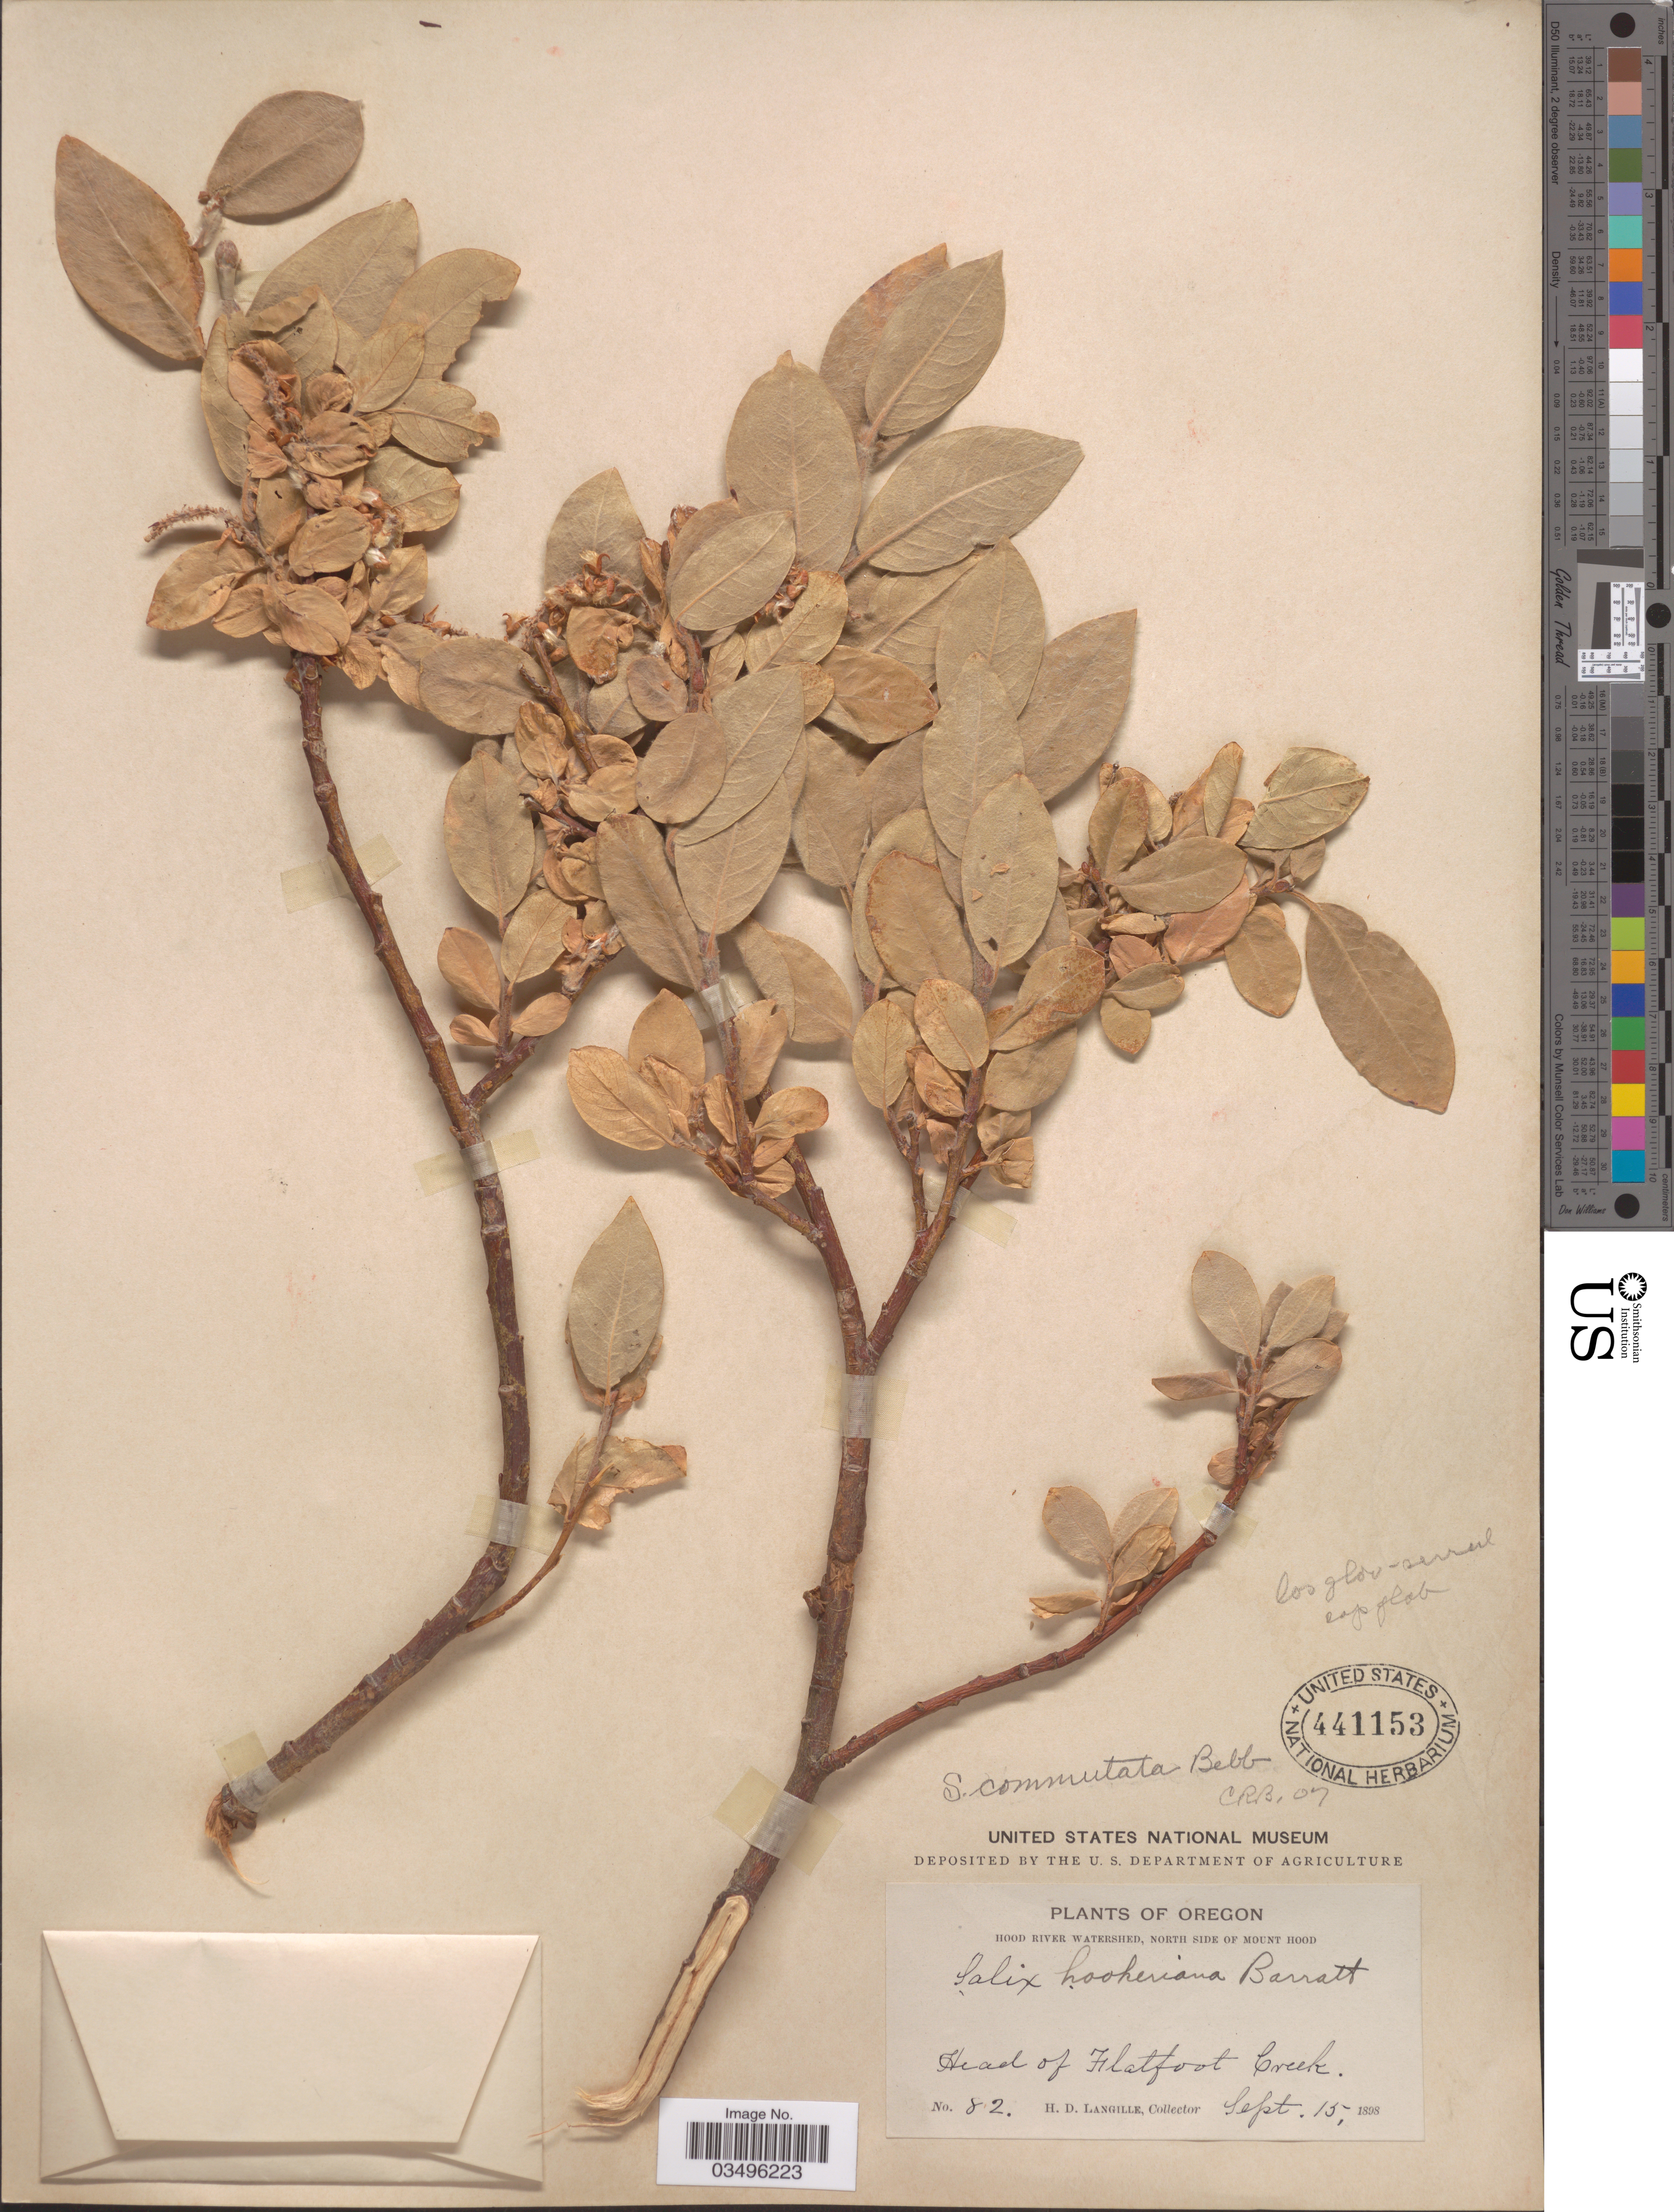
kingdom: Plantae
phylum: Tracheophyta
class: Magnoliopsida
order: Malpighiales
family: Salicaceae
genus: Salix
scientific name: Salix commutata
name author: Bebb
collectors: H. Langille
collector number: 82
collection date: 1898-09-15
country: United States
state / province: Oregon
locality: Hood River Watershed, North side of Mount Hood. Head of Flatfoot Creek.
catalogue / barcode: US 441153